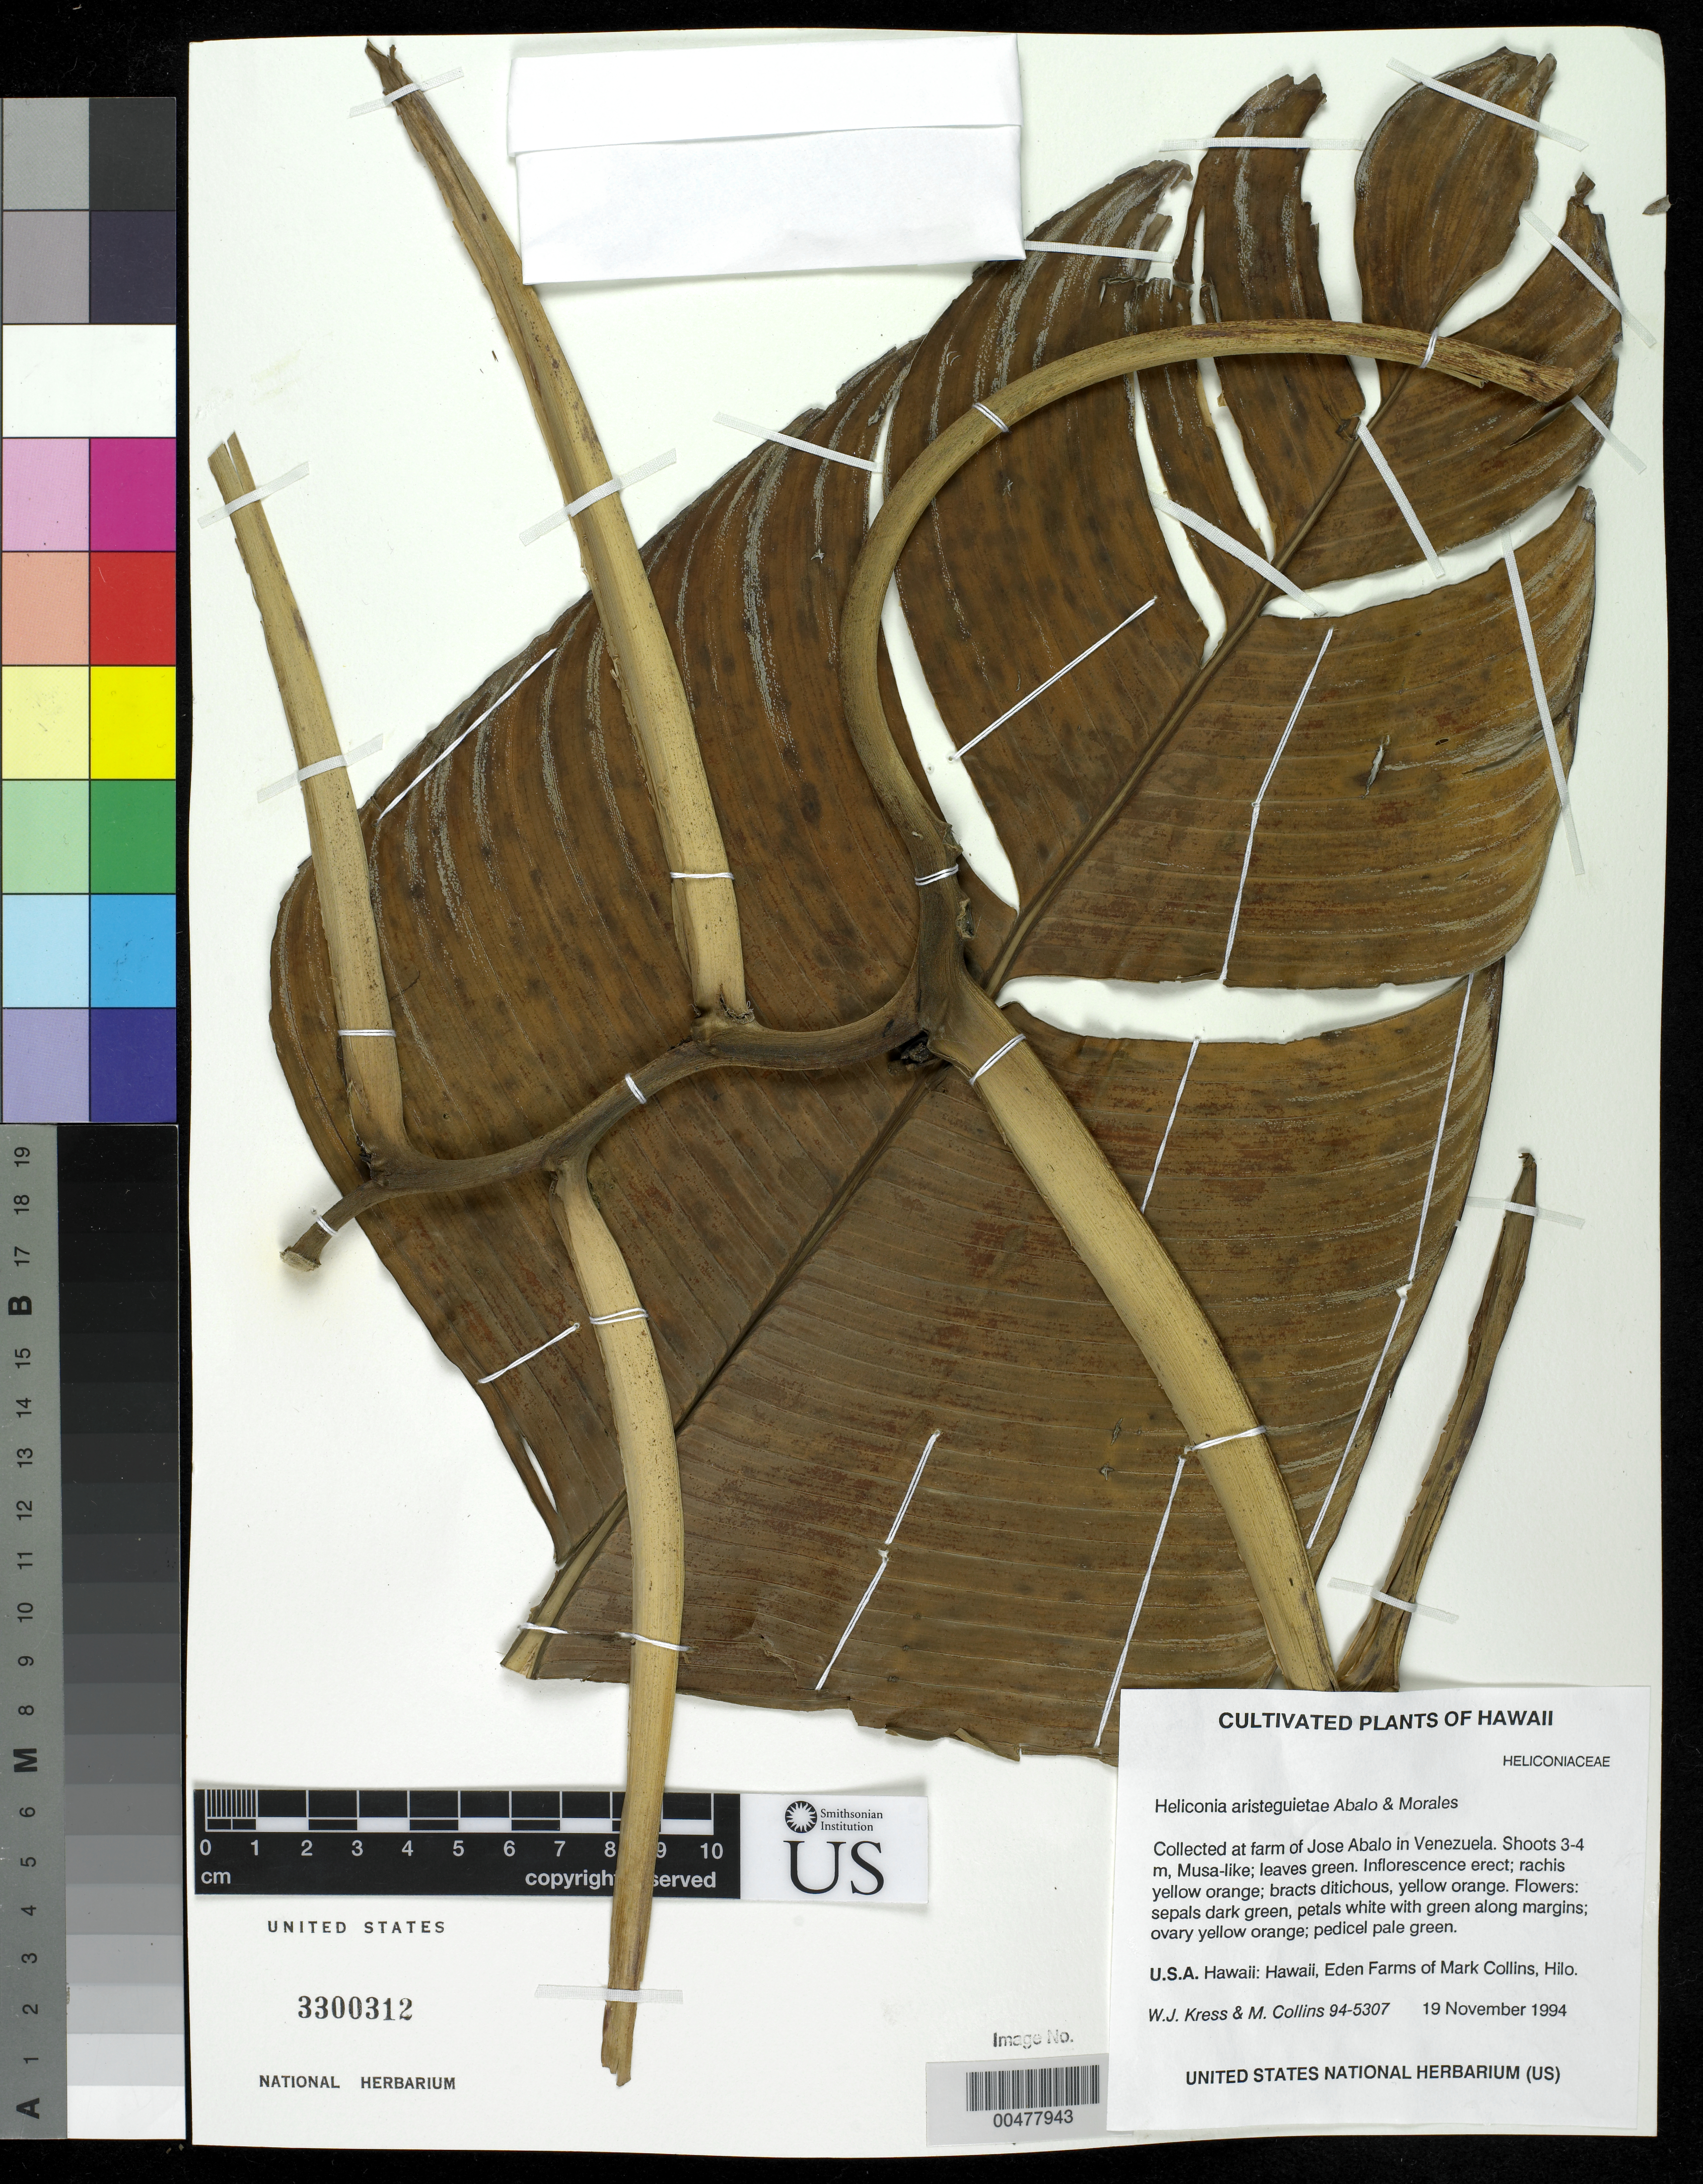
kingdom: Plantae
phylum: Tracheophyta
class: Liliopsida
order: Zingiberales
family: Heliconiaceae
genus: Heliconia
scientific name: Heliconia aristeguietae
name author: Abalo & G. Morales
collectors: W. J. Kress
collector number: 94-5307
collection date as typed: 19 Nov 1994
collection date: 1994-11-19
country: United States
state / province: Hawaii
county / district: Hawaii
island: Hawaii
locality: Eden Farms of Mark Collins, Hilo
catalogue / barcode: US 3300312